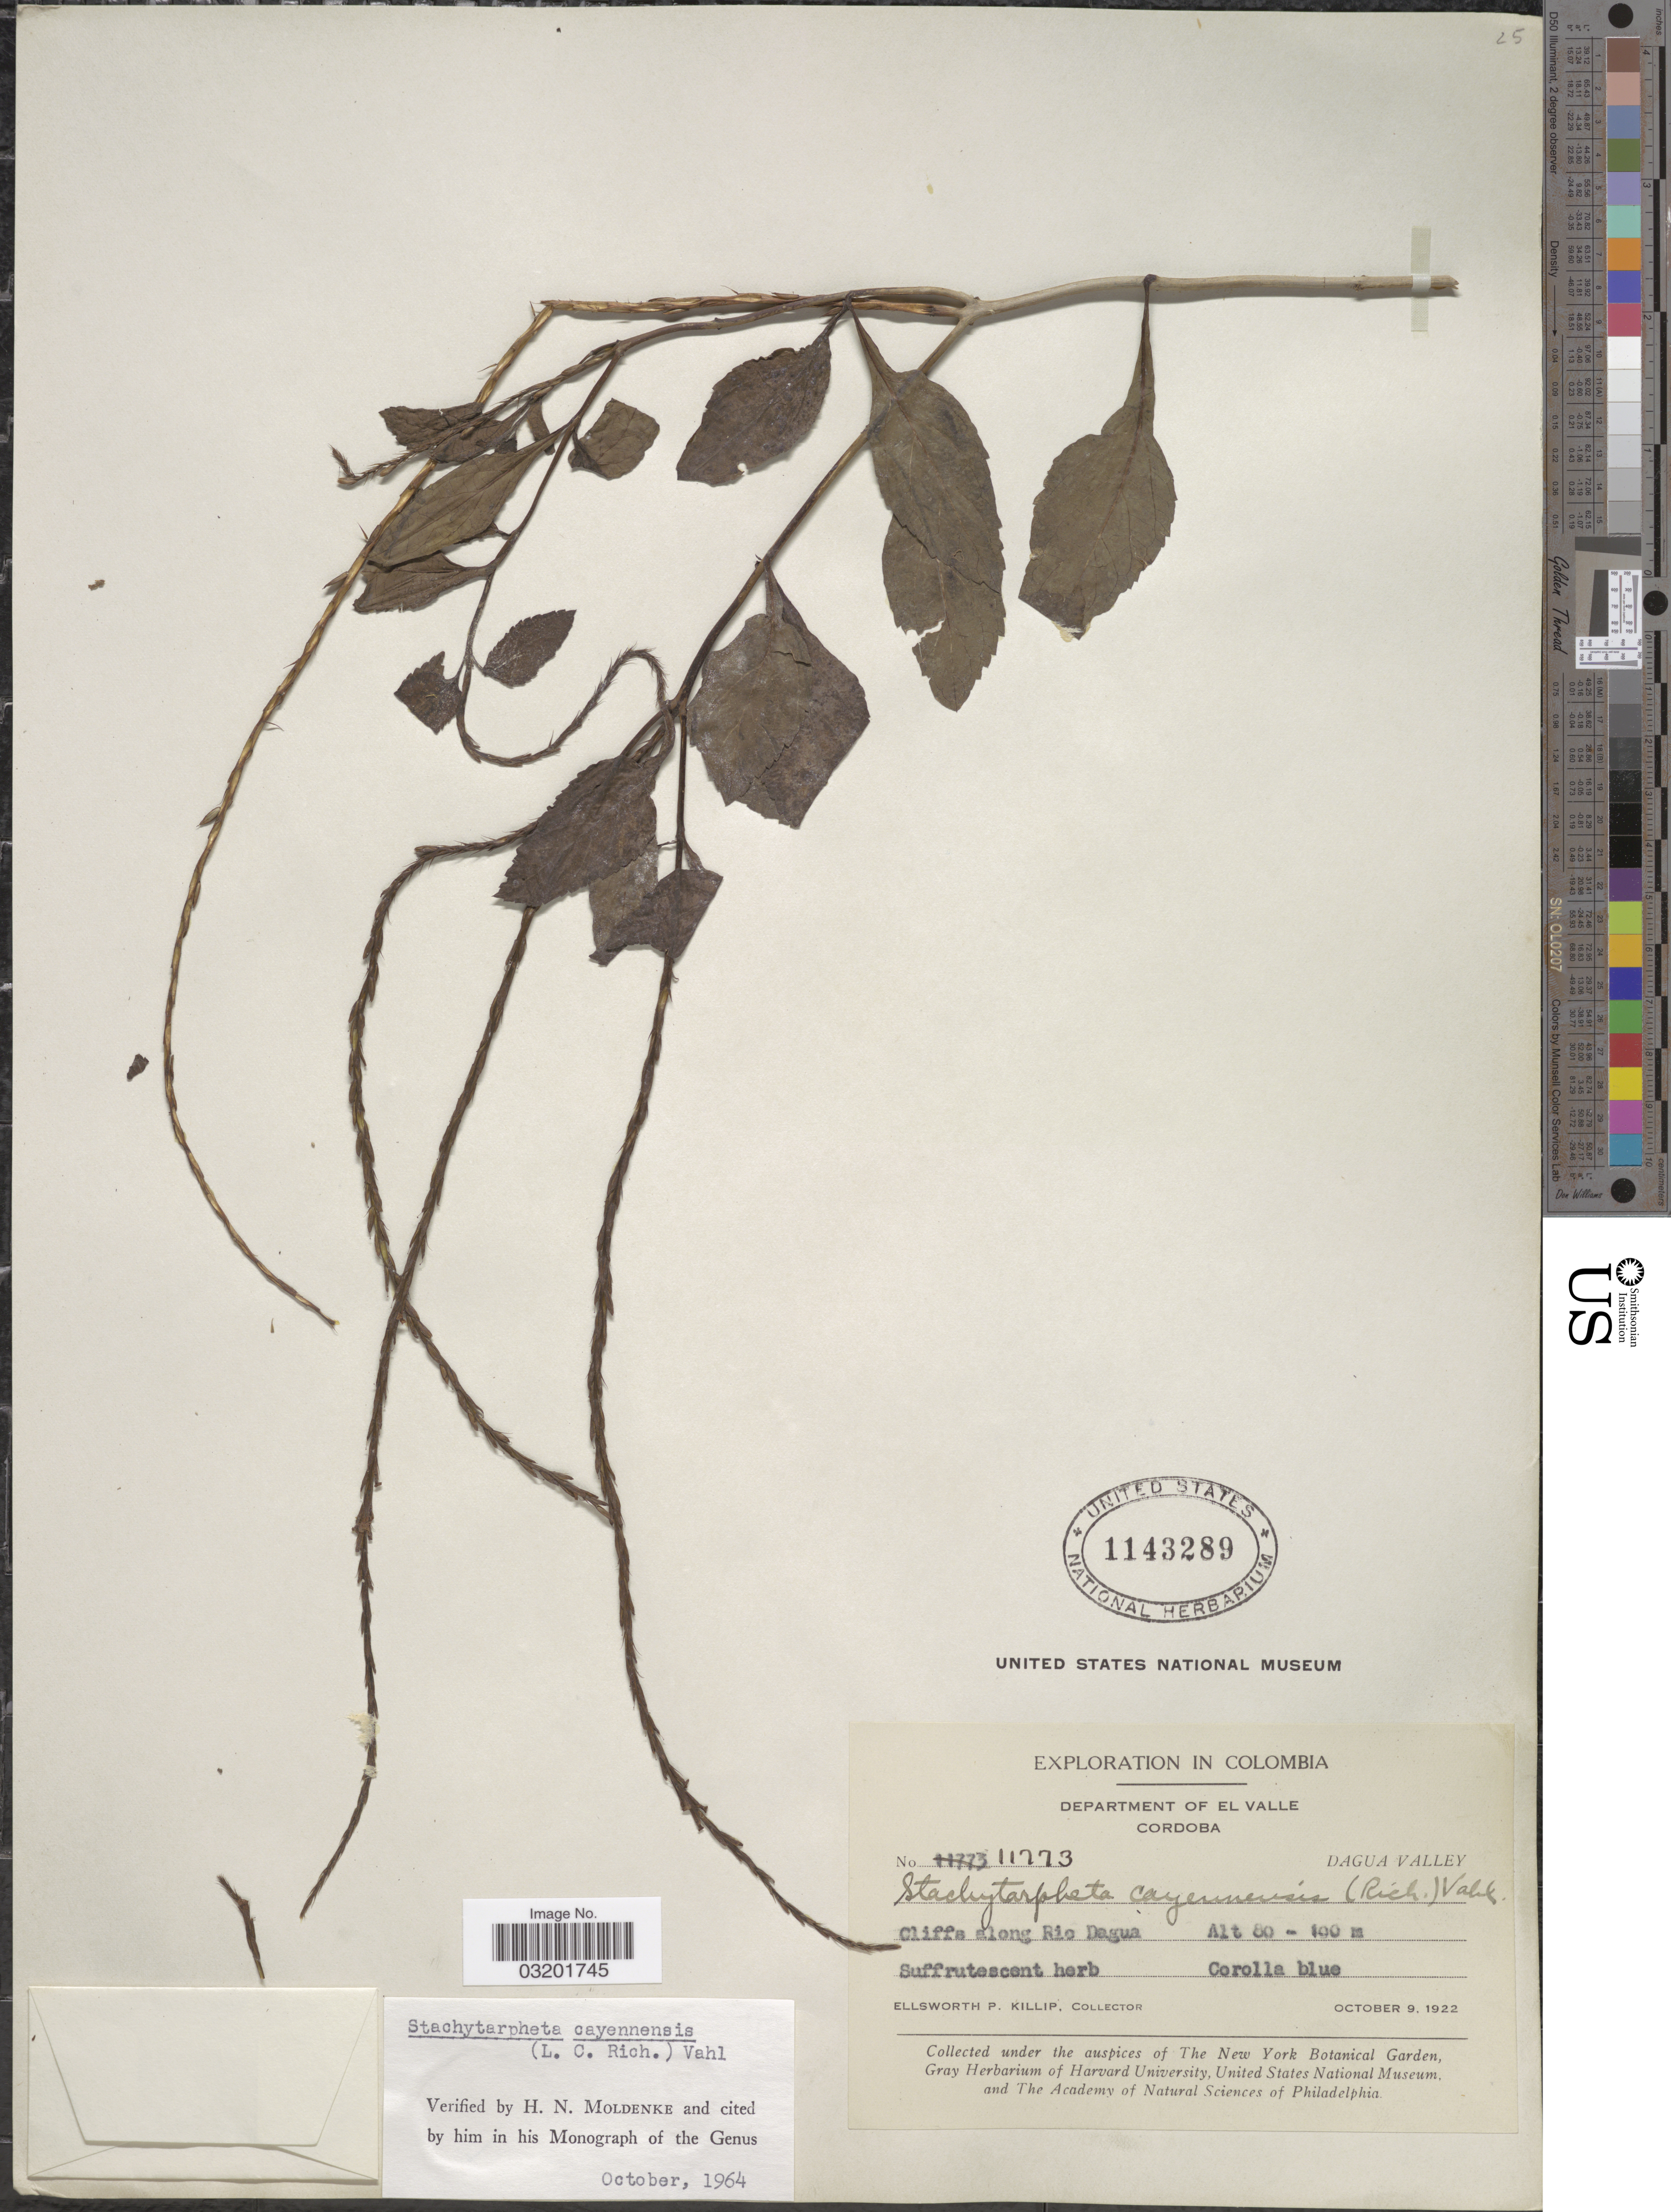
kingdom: Plantae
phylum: Tracheophyta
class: Magnoliopsida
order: Lamiales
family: Verbenaceae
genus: Stachytarpheta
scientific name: Stachytarpheta cayennensis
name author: (Rich.) Vahl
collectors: E. P. Killip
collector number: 11773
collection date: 1922-10-09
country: Colombia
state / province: Valle del Cauca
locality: Department of El Valle Cordoba. Dagua Valley. Cliffs along Rio Dagua.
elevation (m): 80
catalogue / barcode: US 1143289